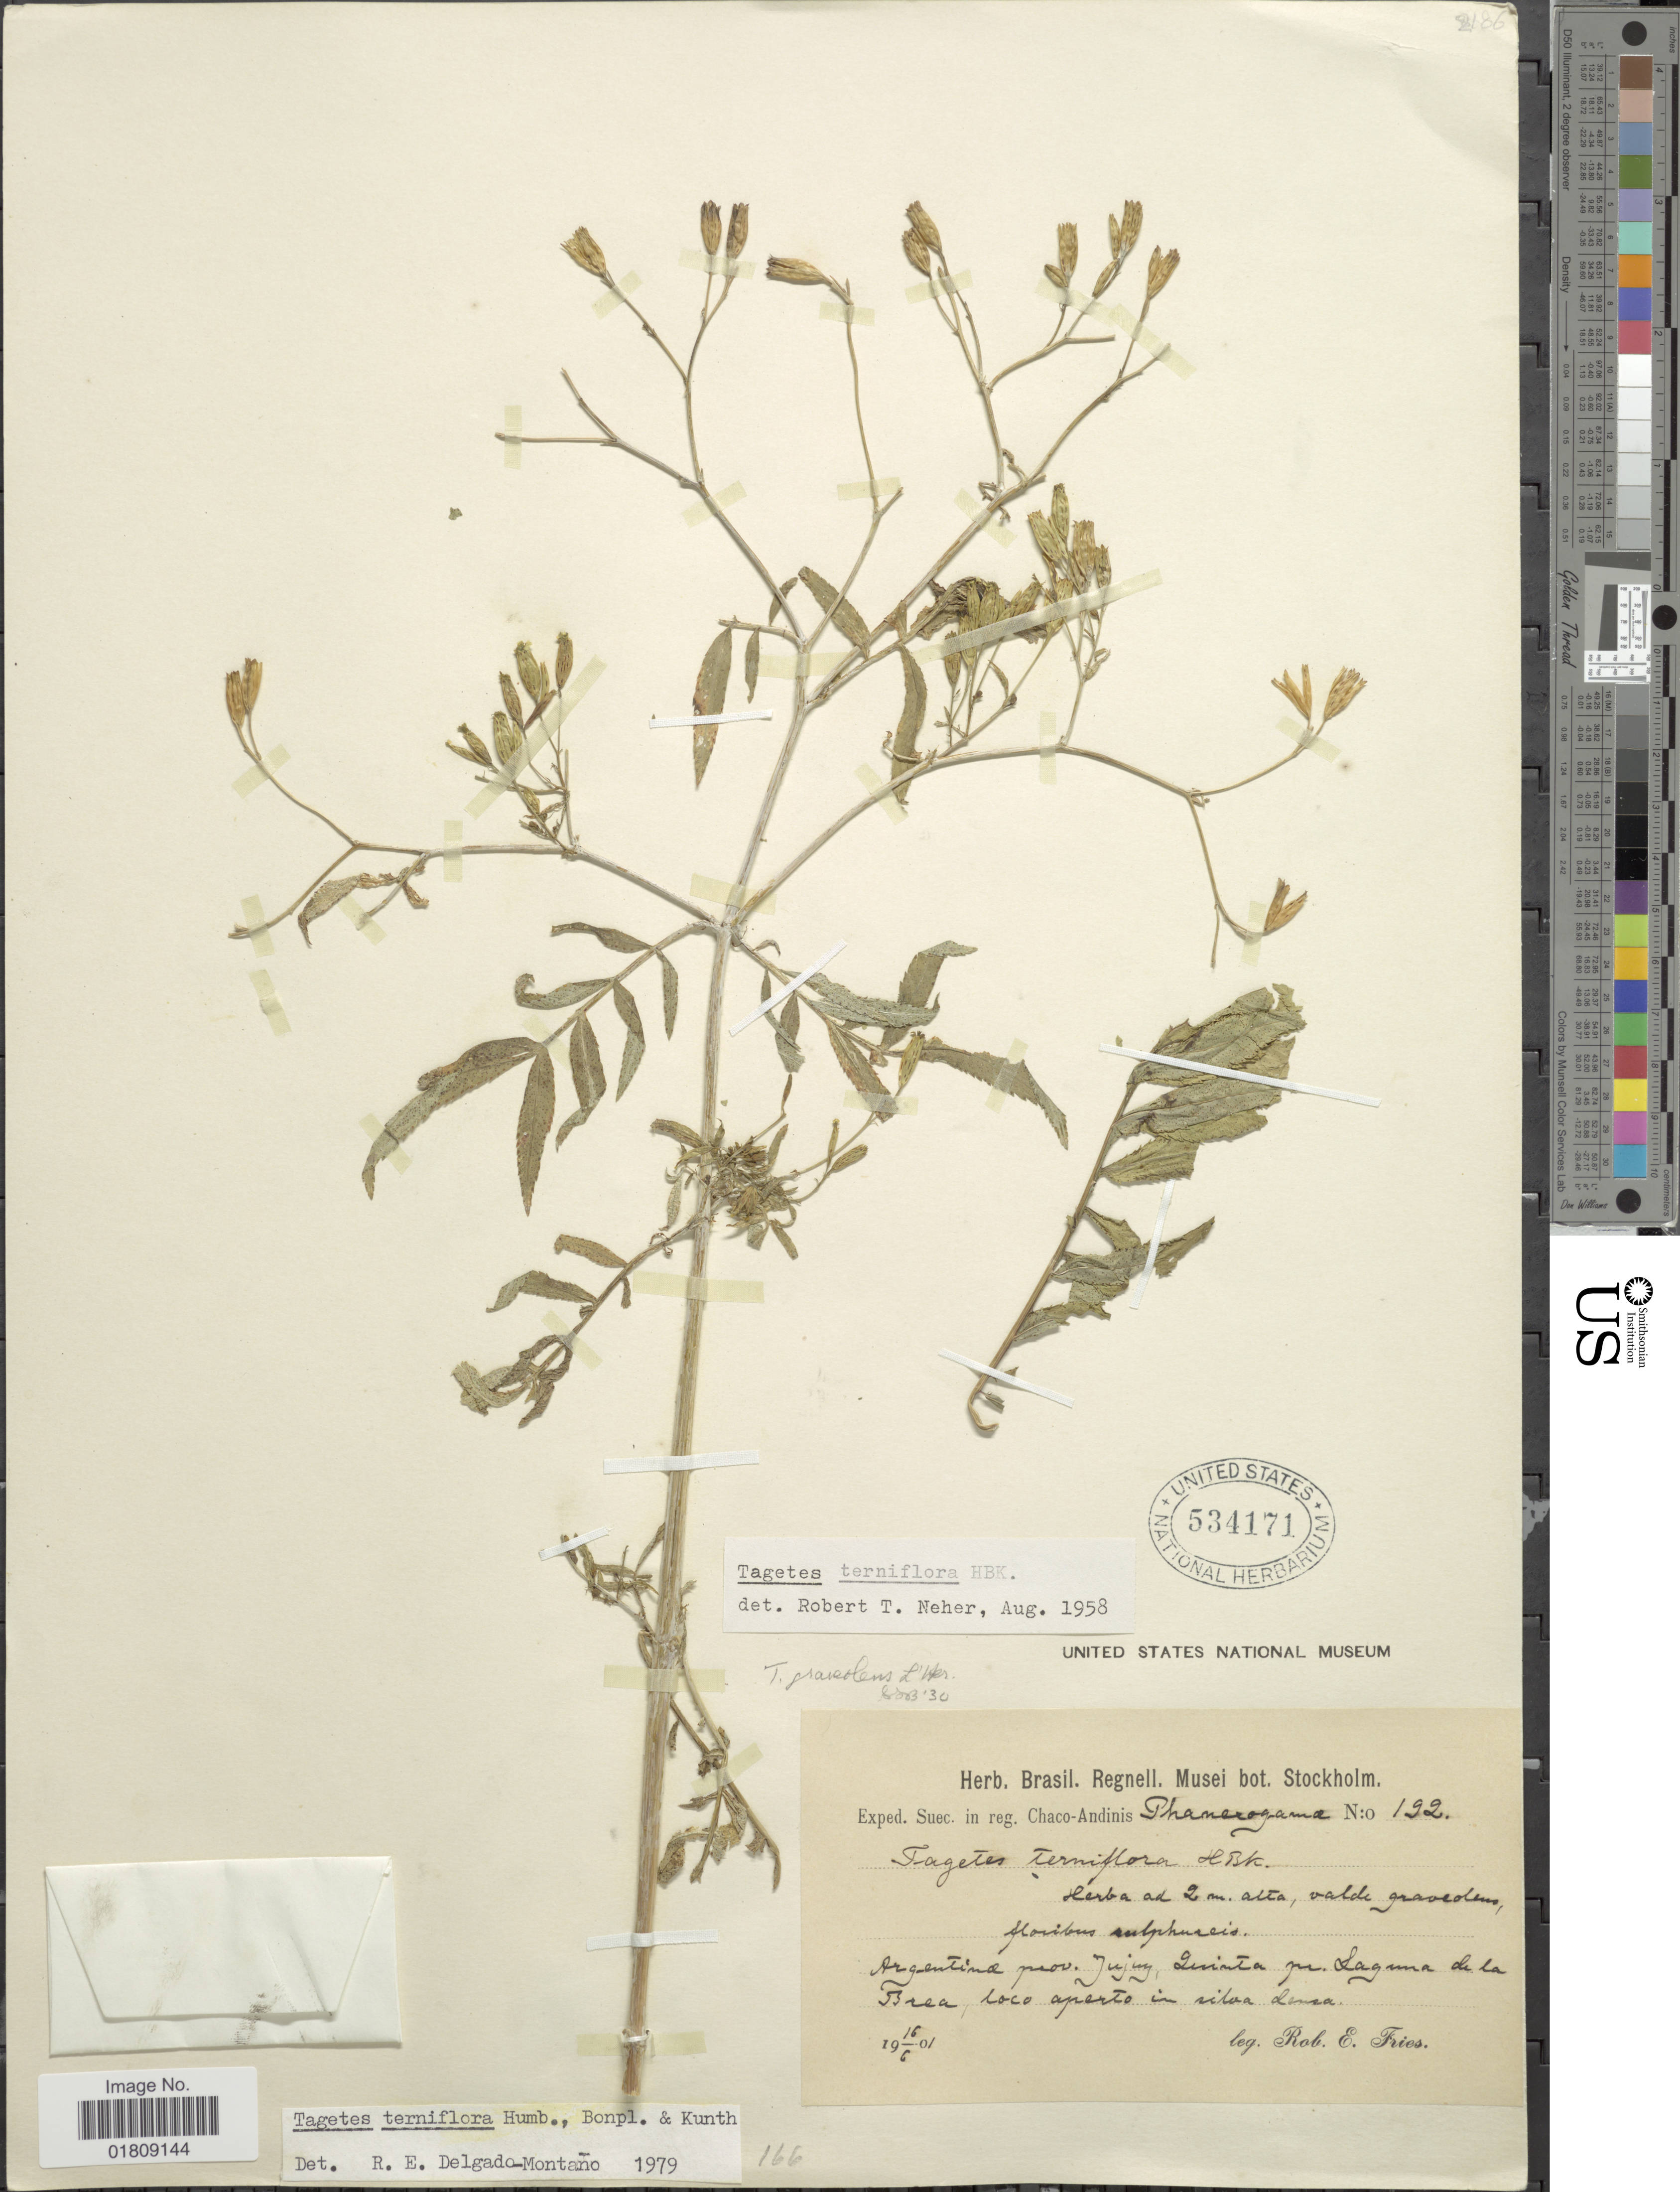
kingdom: Plantae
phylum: Tracheophyta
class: Magnoliopsida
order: Asterales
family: Asteraceae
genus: Tagetes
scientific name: Tagetes terniflora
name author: Kunth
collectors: R. E. Fries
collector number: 192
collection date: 1901-06-16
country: Argentina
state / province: Jujuy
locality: Quinta, pr. Laguna de la Brea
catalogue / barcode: US 534171